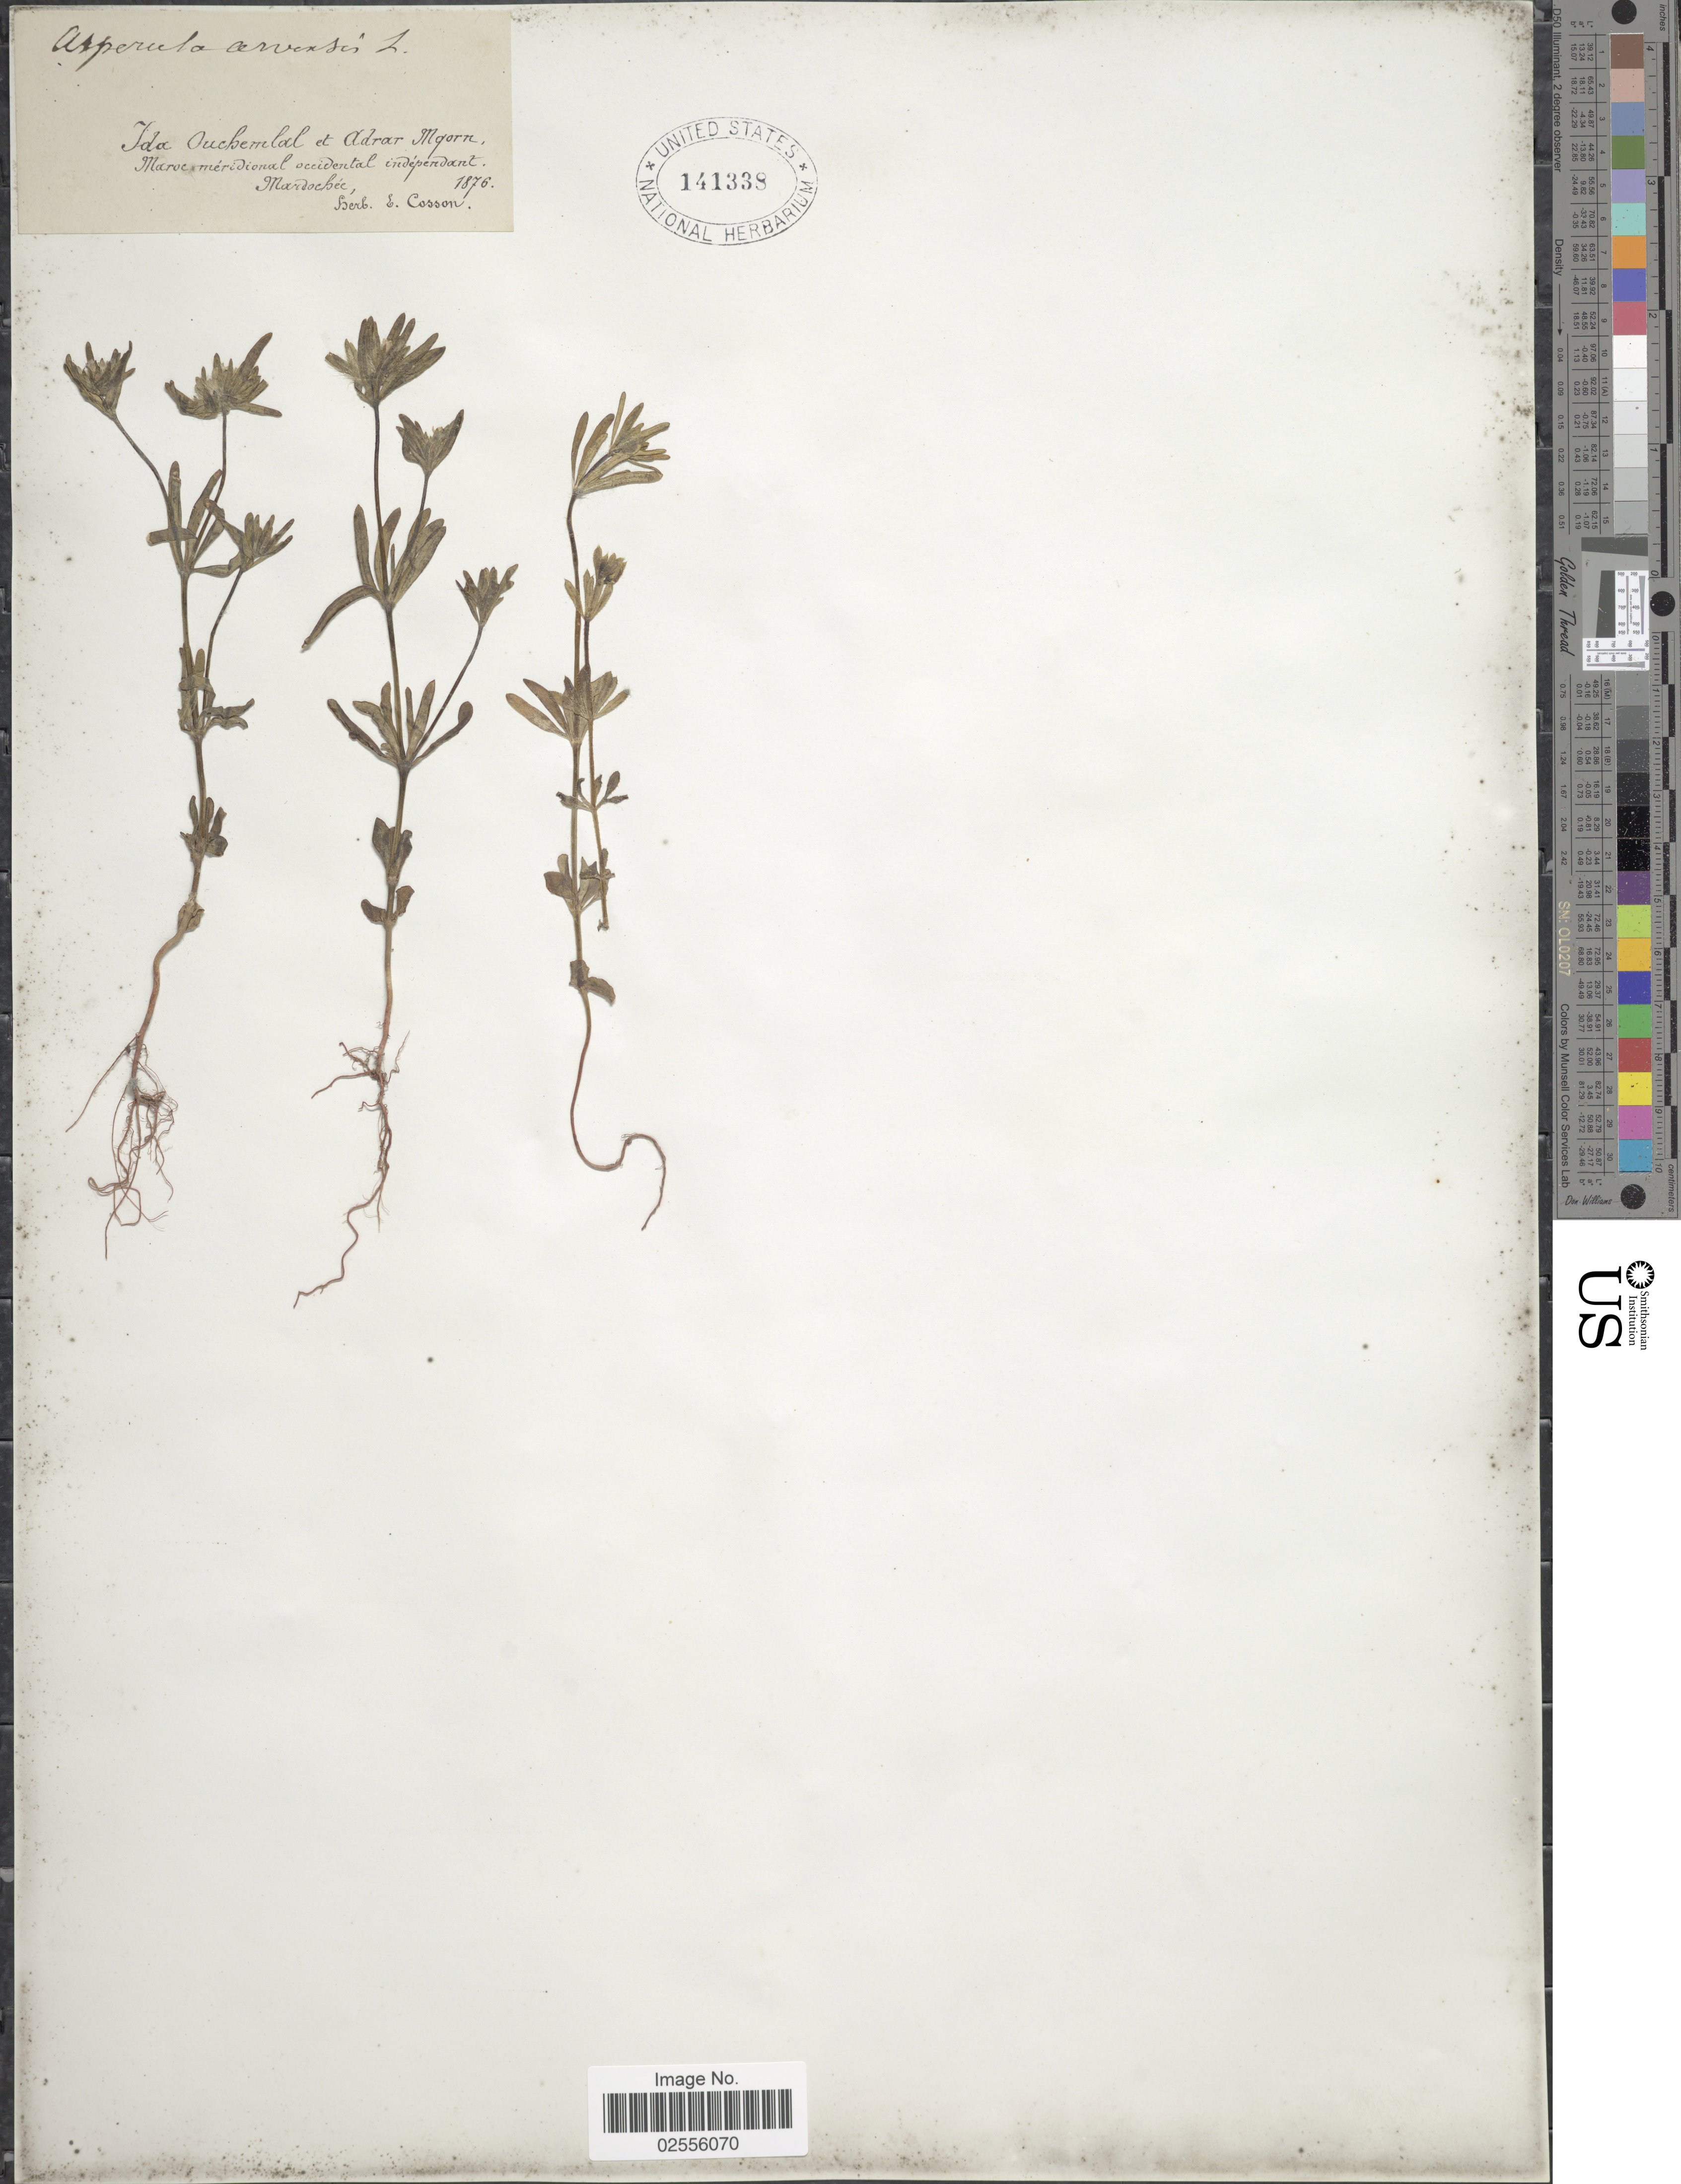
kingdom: Plantae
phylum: Tracheophyta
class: Magnoliopsida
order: Gentianales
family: Rubiaceae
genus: Asperula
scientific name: Asperula arvensis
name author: L.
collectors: ex herb. E. Cosson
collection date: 1876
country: Morocco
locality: Ida Ouchemlal et Adrar Mqorn, Maroc meridional occidental independant, Mardochee.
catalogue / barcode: US 141338